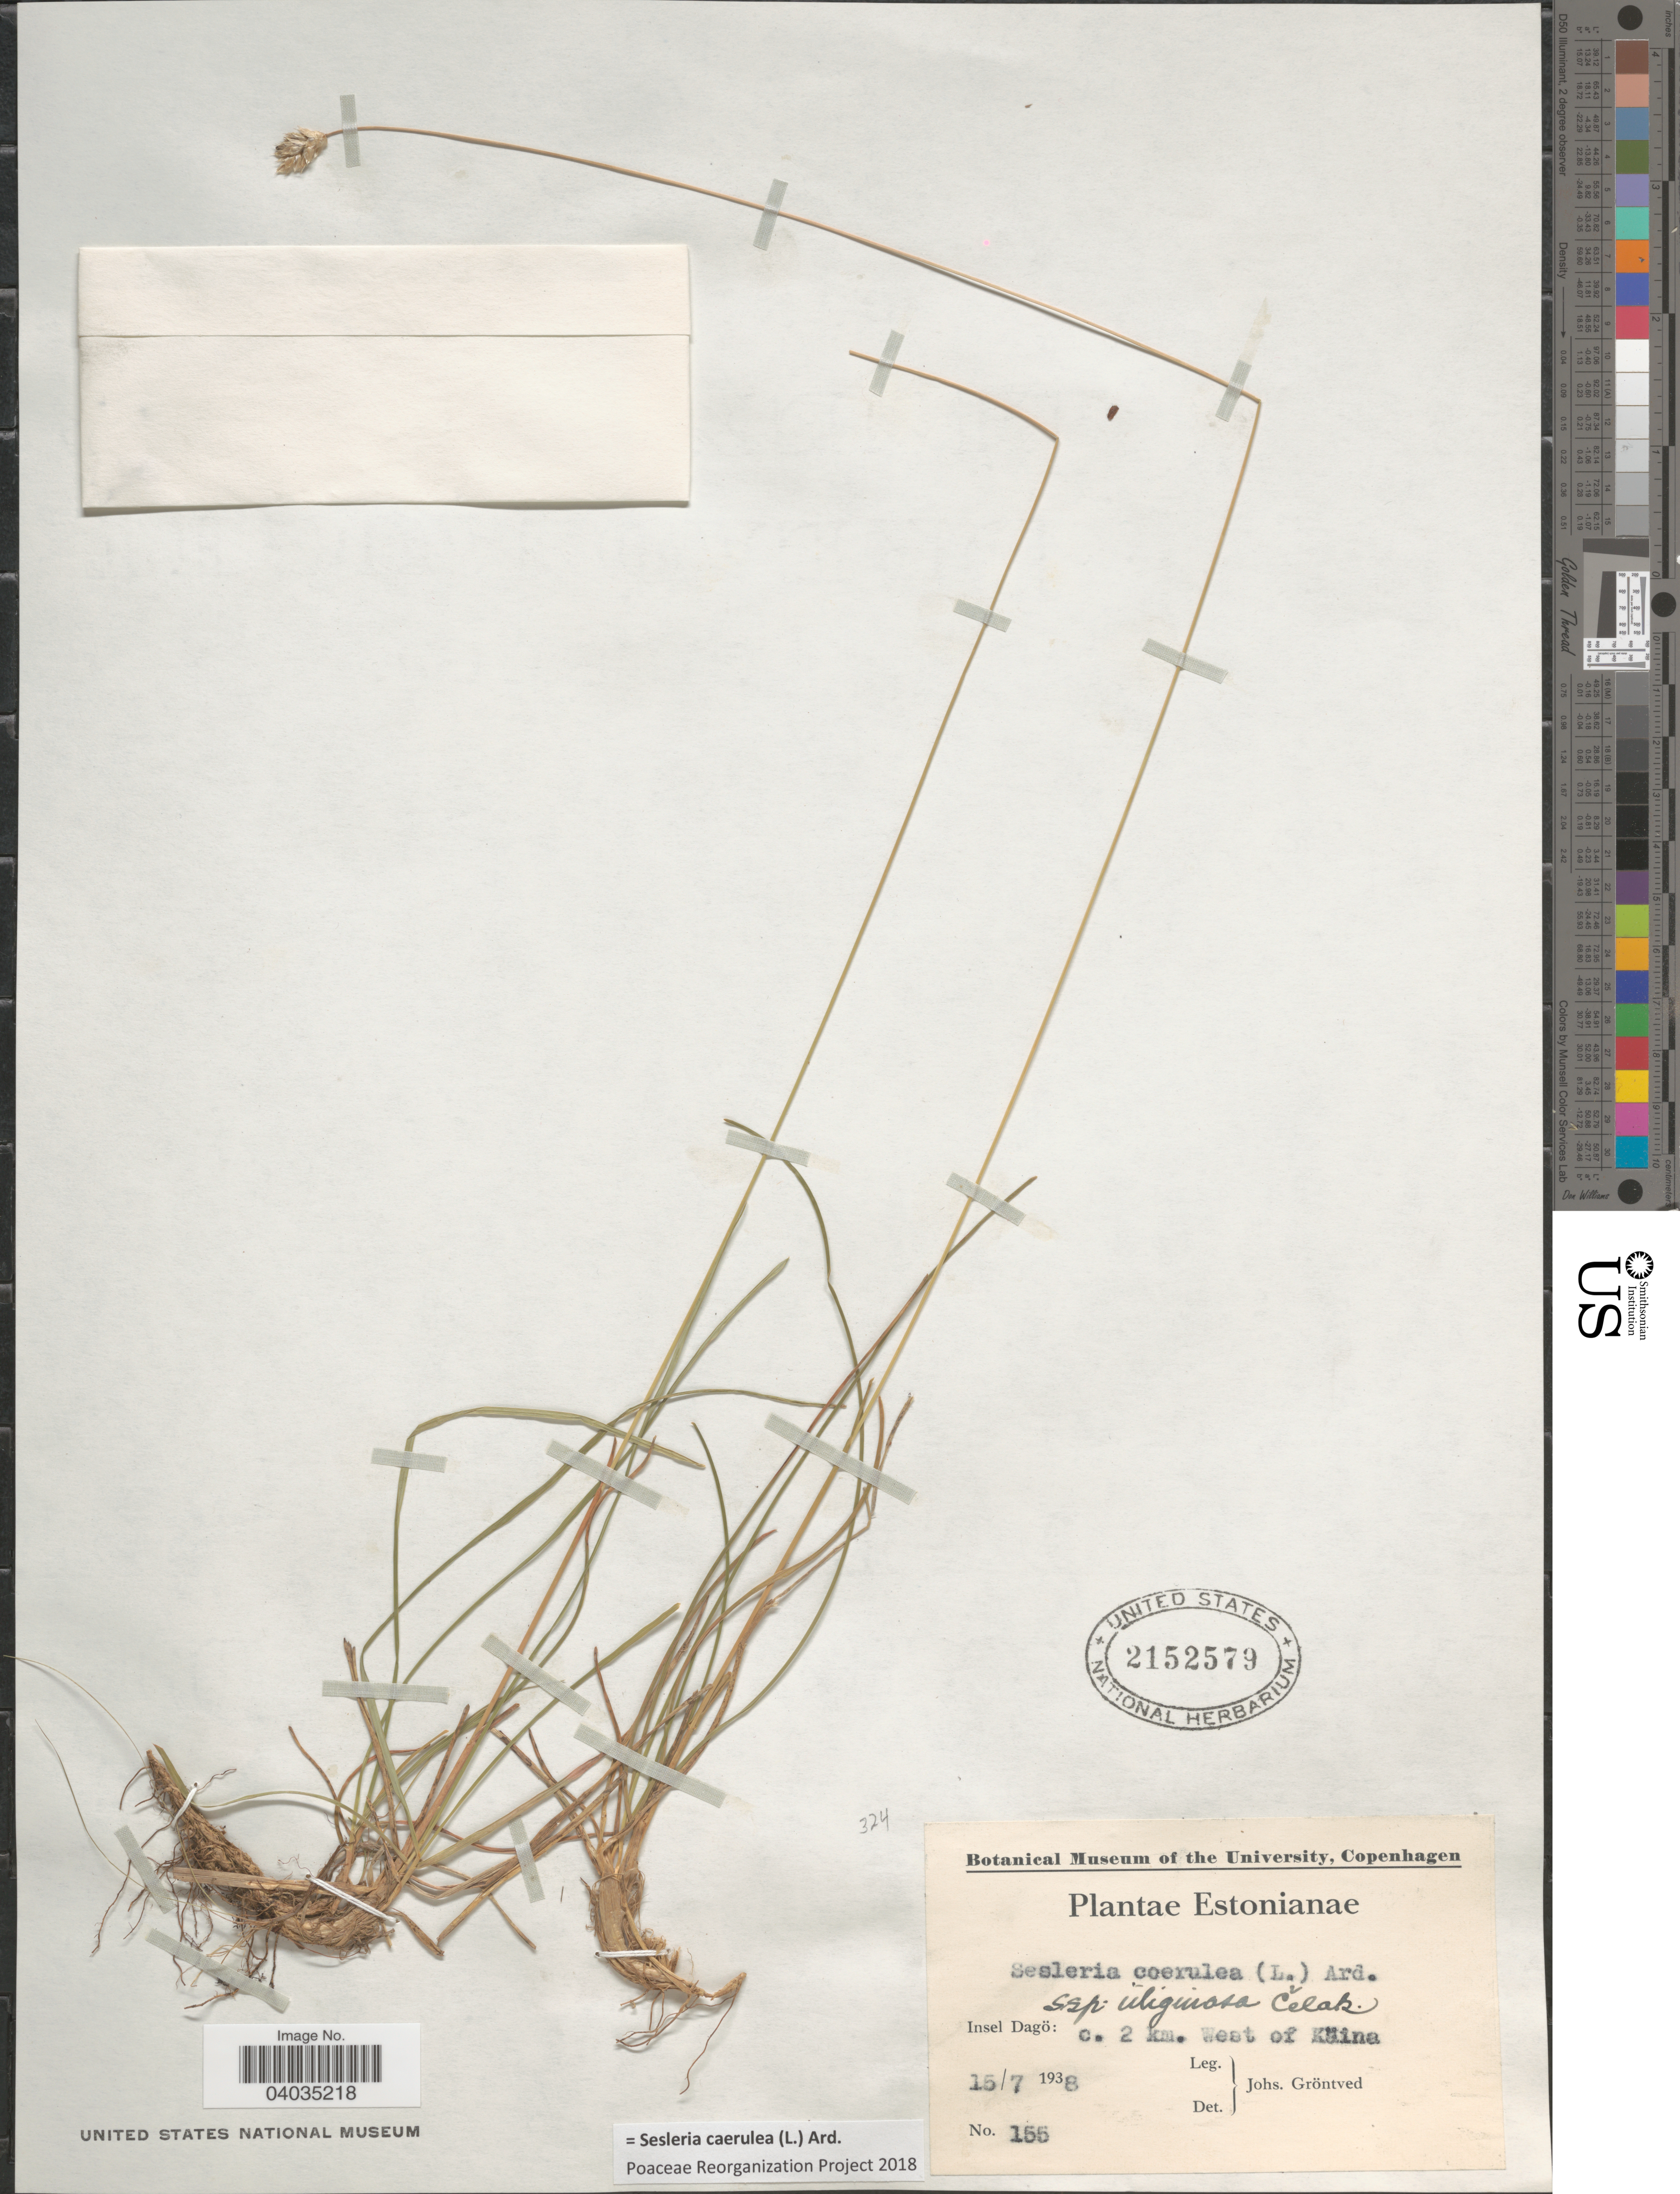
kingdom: Plantae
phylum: Tracheophyta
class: Liliopsida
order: Poales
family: Poaceae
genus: Sesleria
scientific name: Sesleria caerulea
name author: (L.) Ard.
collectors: J. Grontved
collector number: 15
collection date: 1938-07-15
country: Estonia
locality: Estonianae. Insel dagö: Sep. uliginosa Celak c. 2 km. West of Käina.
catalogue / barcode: US 2152579